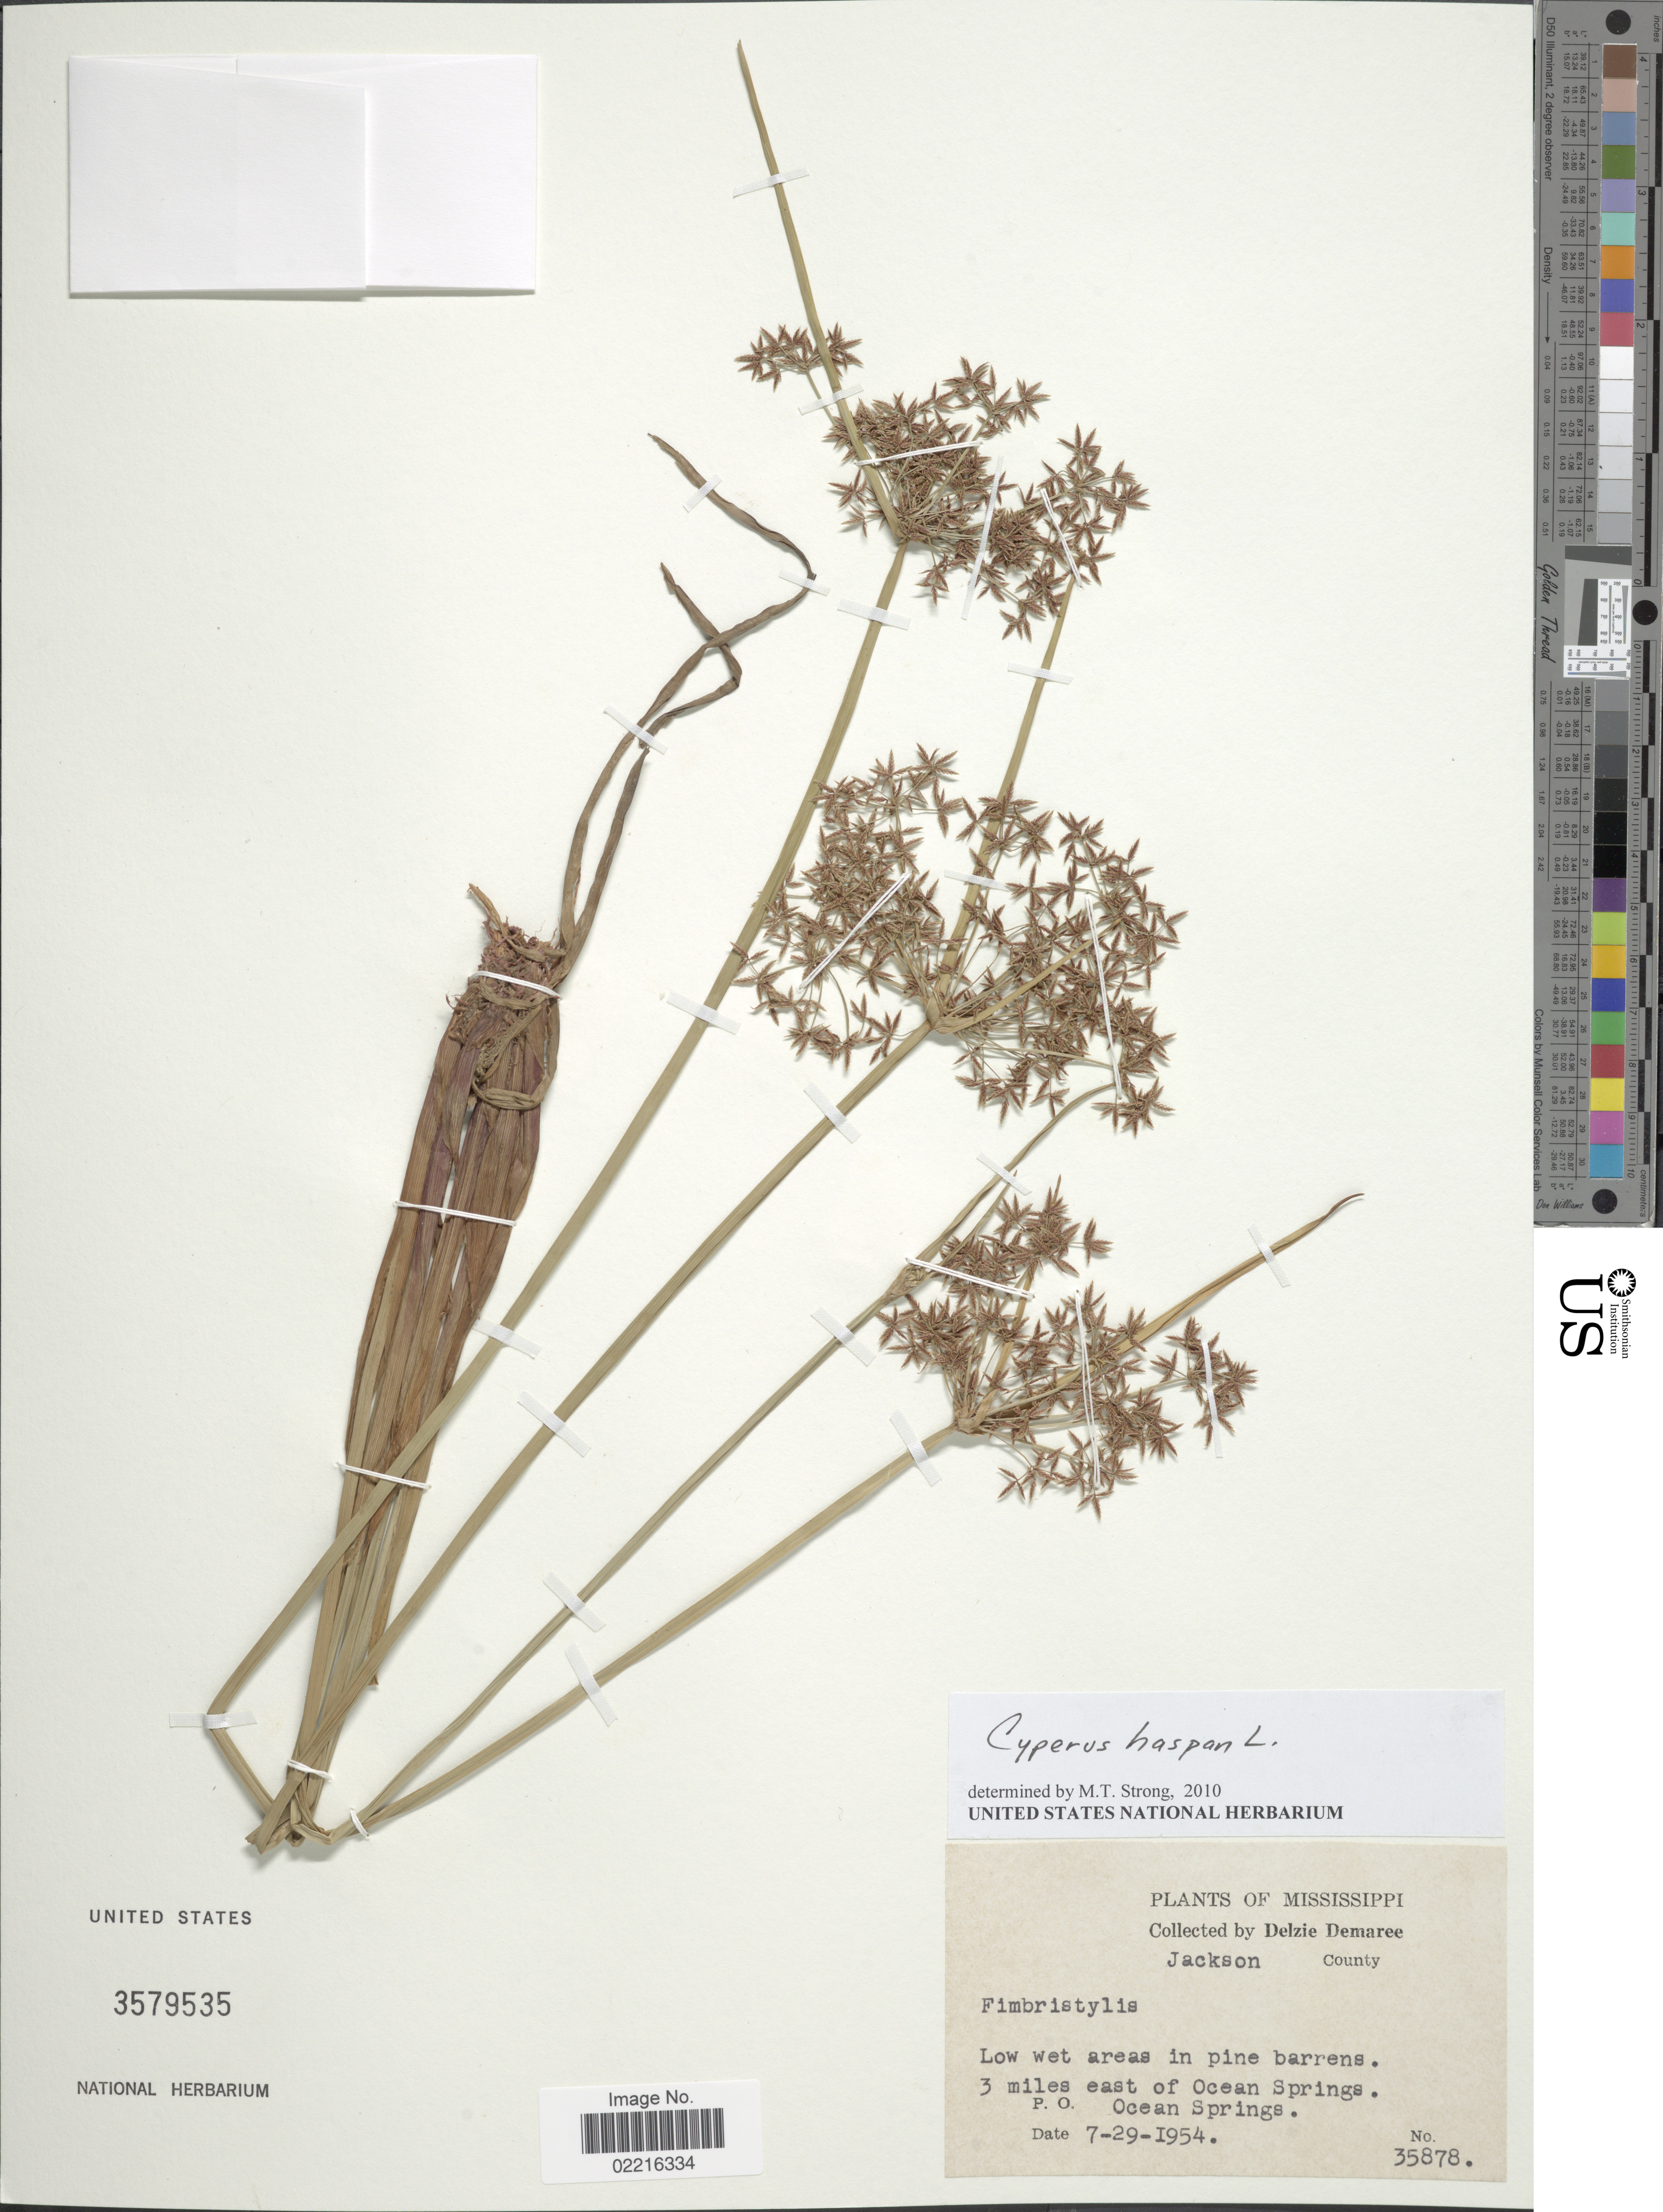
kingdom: Plantae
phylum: Tracheophyta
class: Liliopsida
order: Poales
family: Cyperaceae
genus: Cyperus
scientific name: Cyperus haspan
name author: L.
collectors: D. Demaree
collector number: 35878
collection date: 1954-07-29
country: United States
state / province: Mississippi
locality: Jackson County, 3 miles east of Ocean Springs, P.O. Ocean Springs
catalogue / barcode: US 3579535